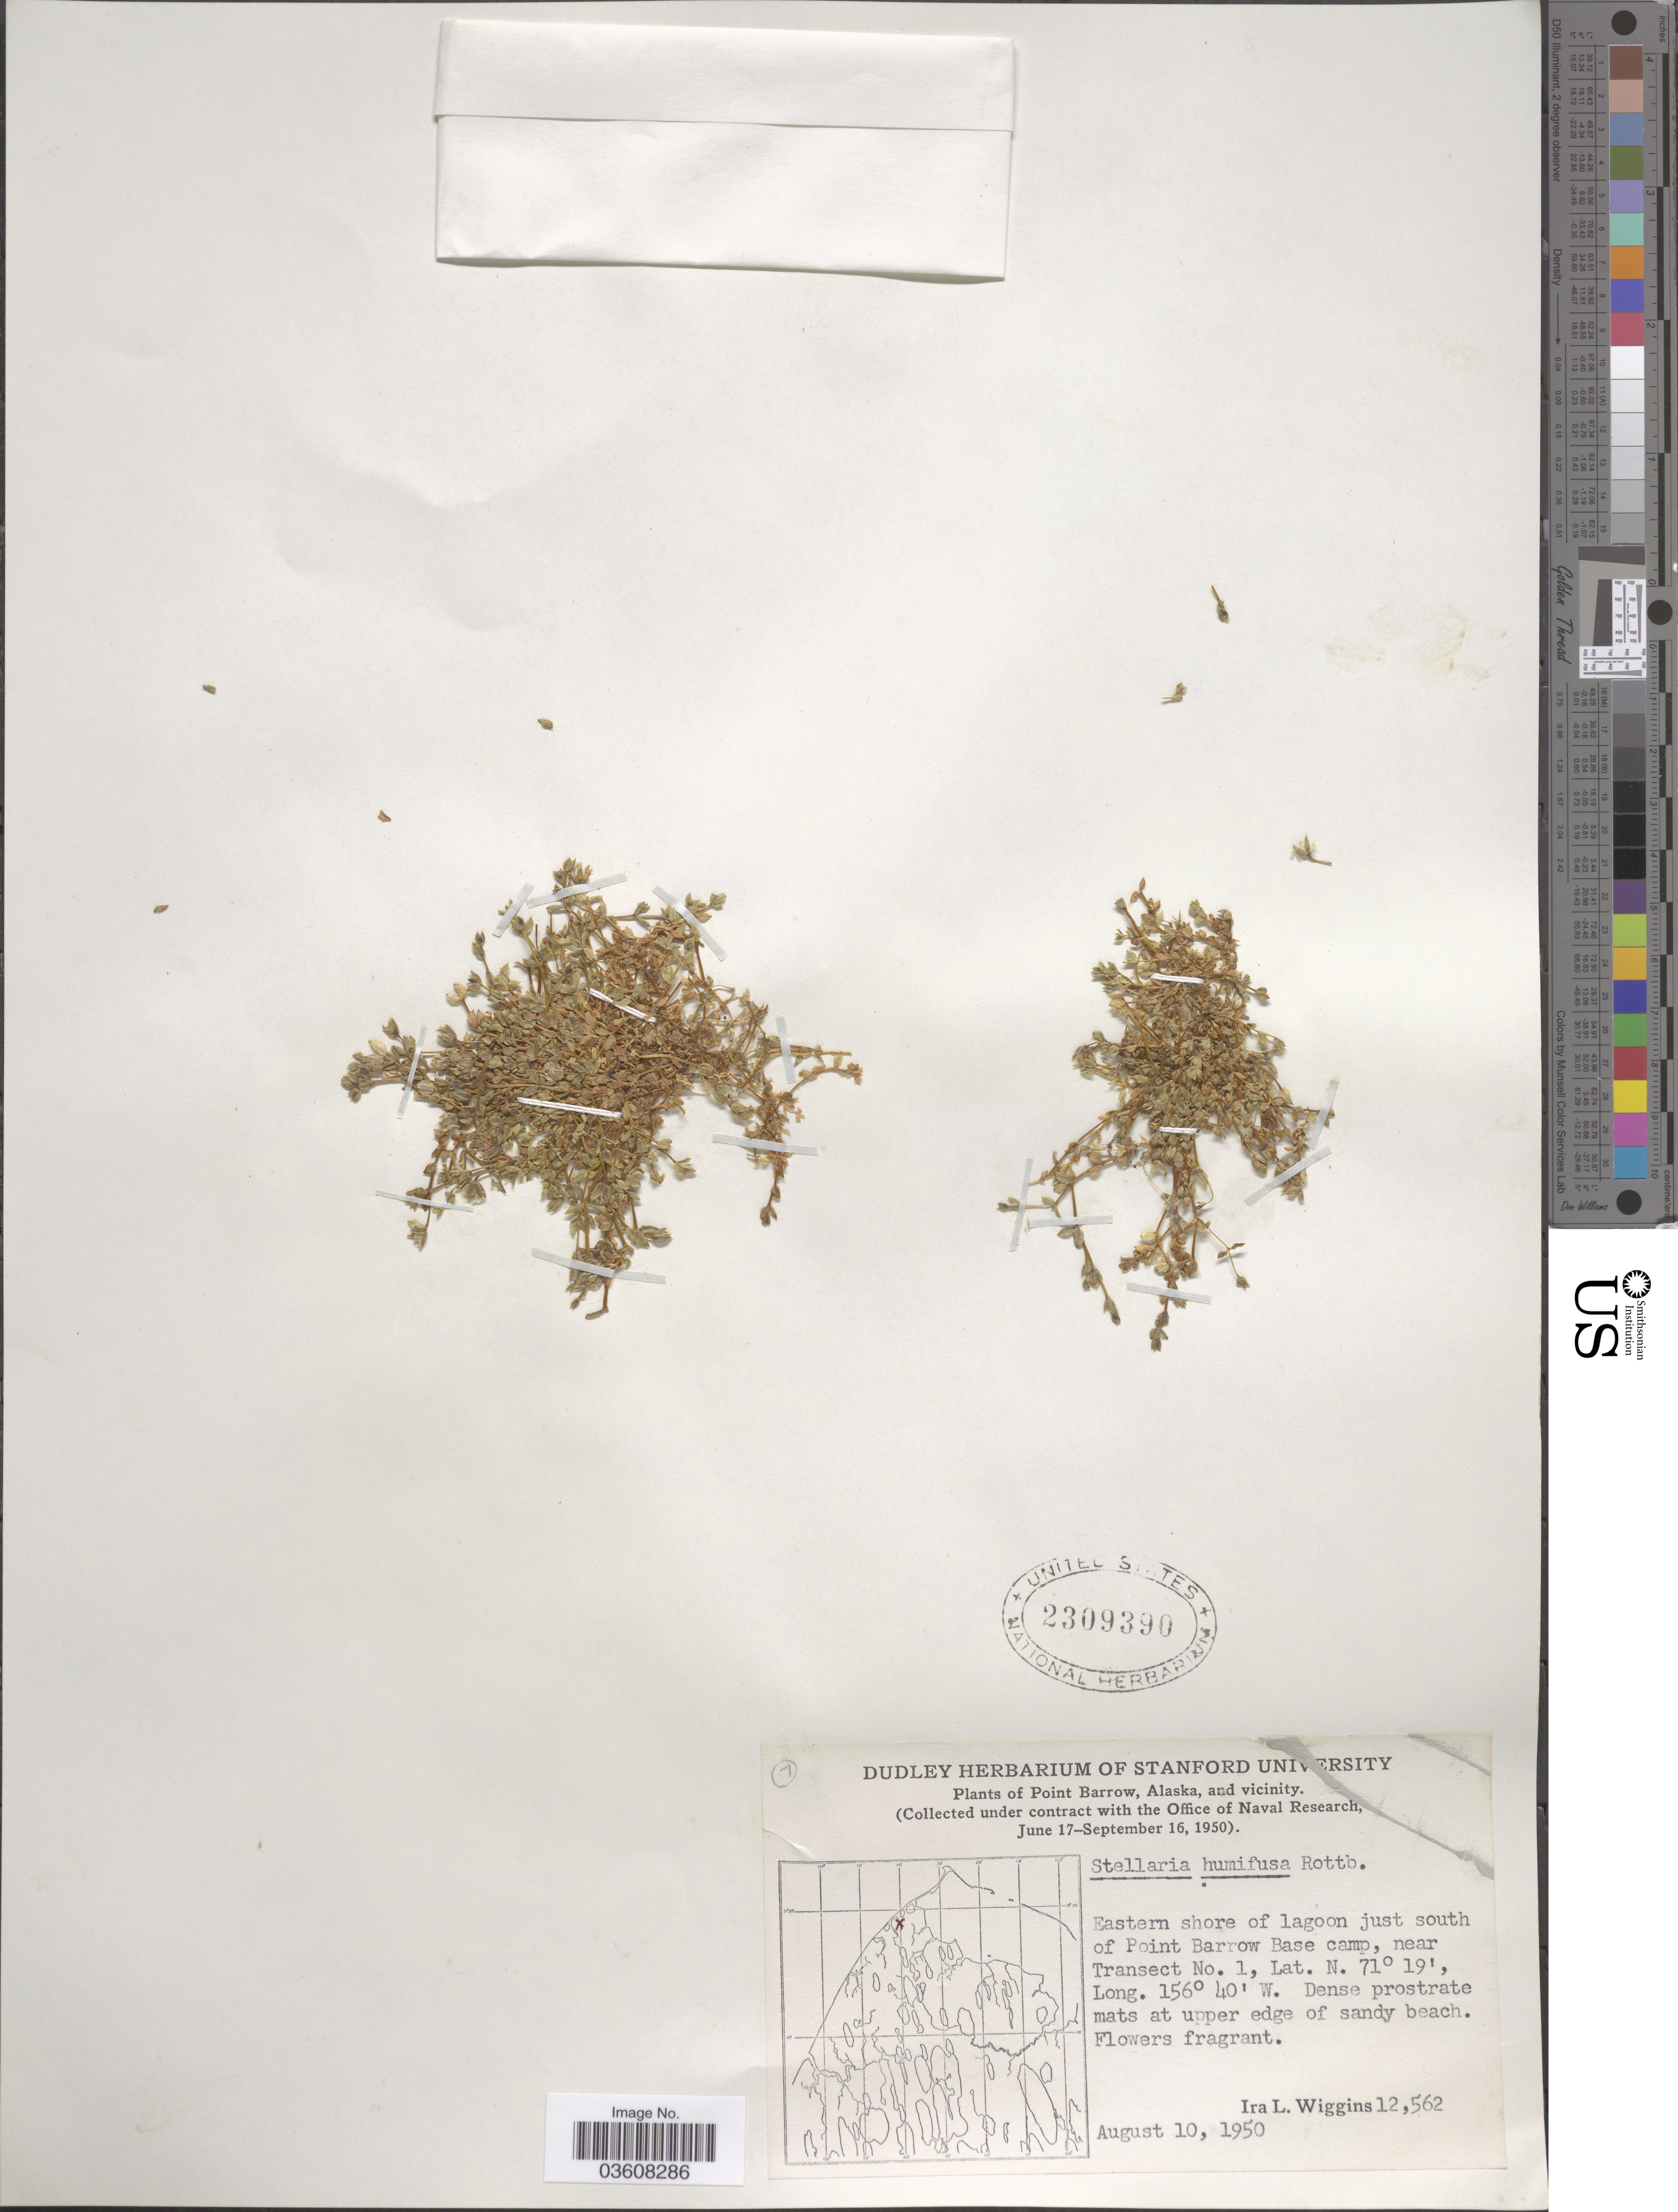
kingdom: Plantae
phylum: Tracheophyta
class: Magnoliopsida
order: Caryophyllales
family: Caryophyllaceae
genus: Stellaria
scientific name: Stellaria humifusa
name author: Rottb.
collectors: I. L. Wiggins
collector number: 12562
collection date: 1950-08-10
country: United States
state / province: Alaska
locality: Point Barrow, Alaska, and vicinity. Eastern shore of lagoon just south of Point Barrow Base camp, near Transect No.1.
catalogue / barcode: US 2309390